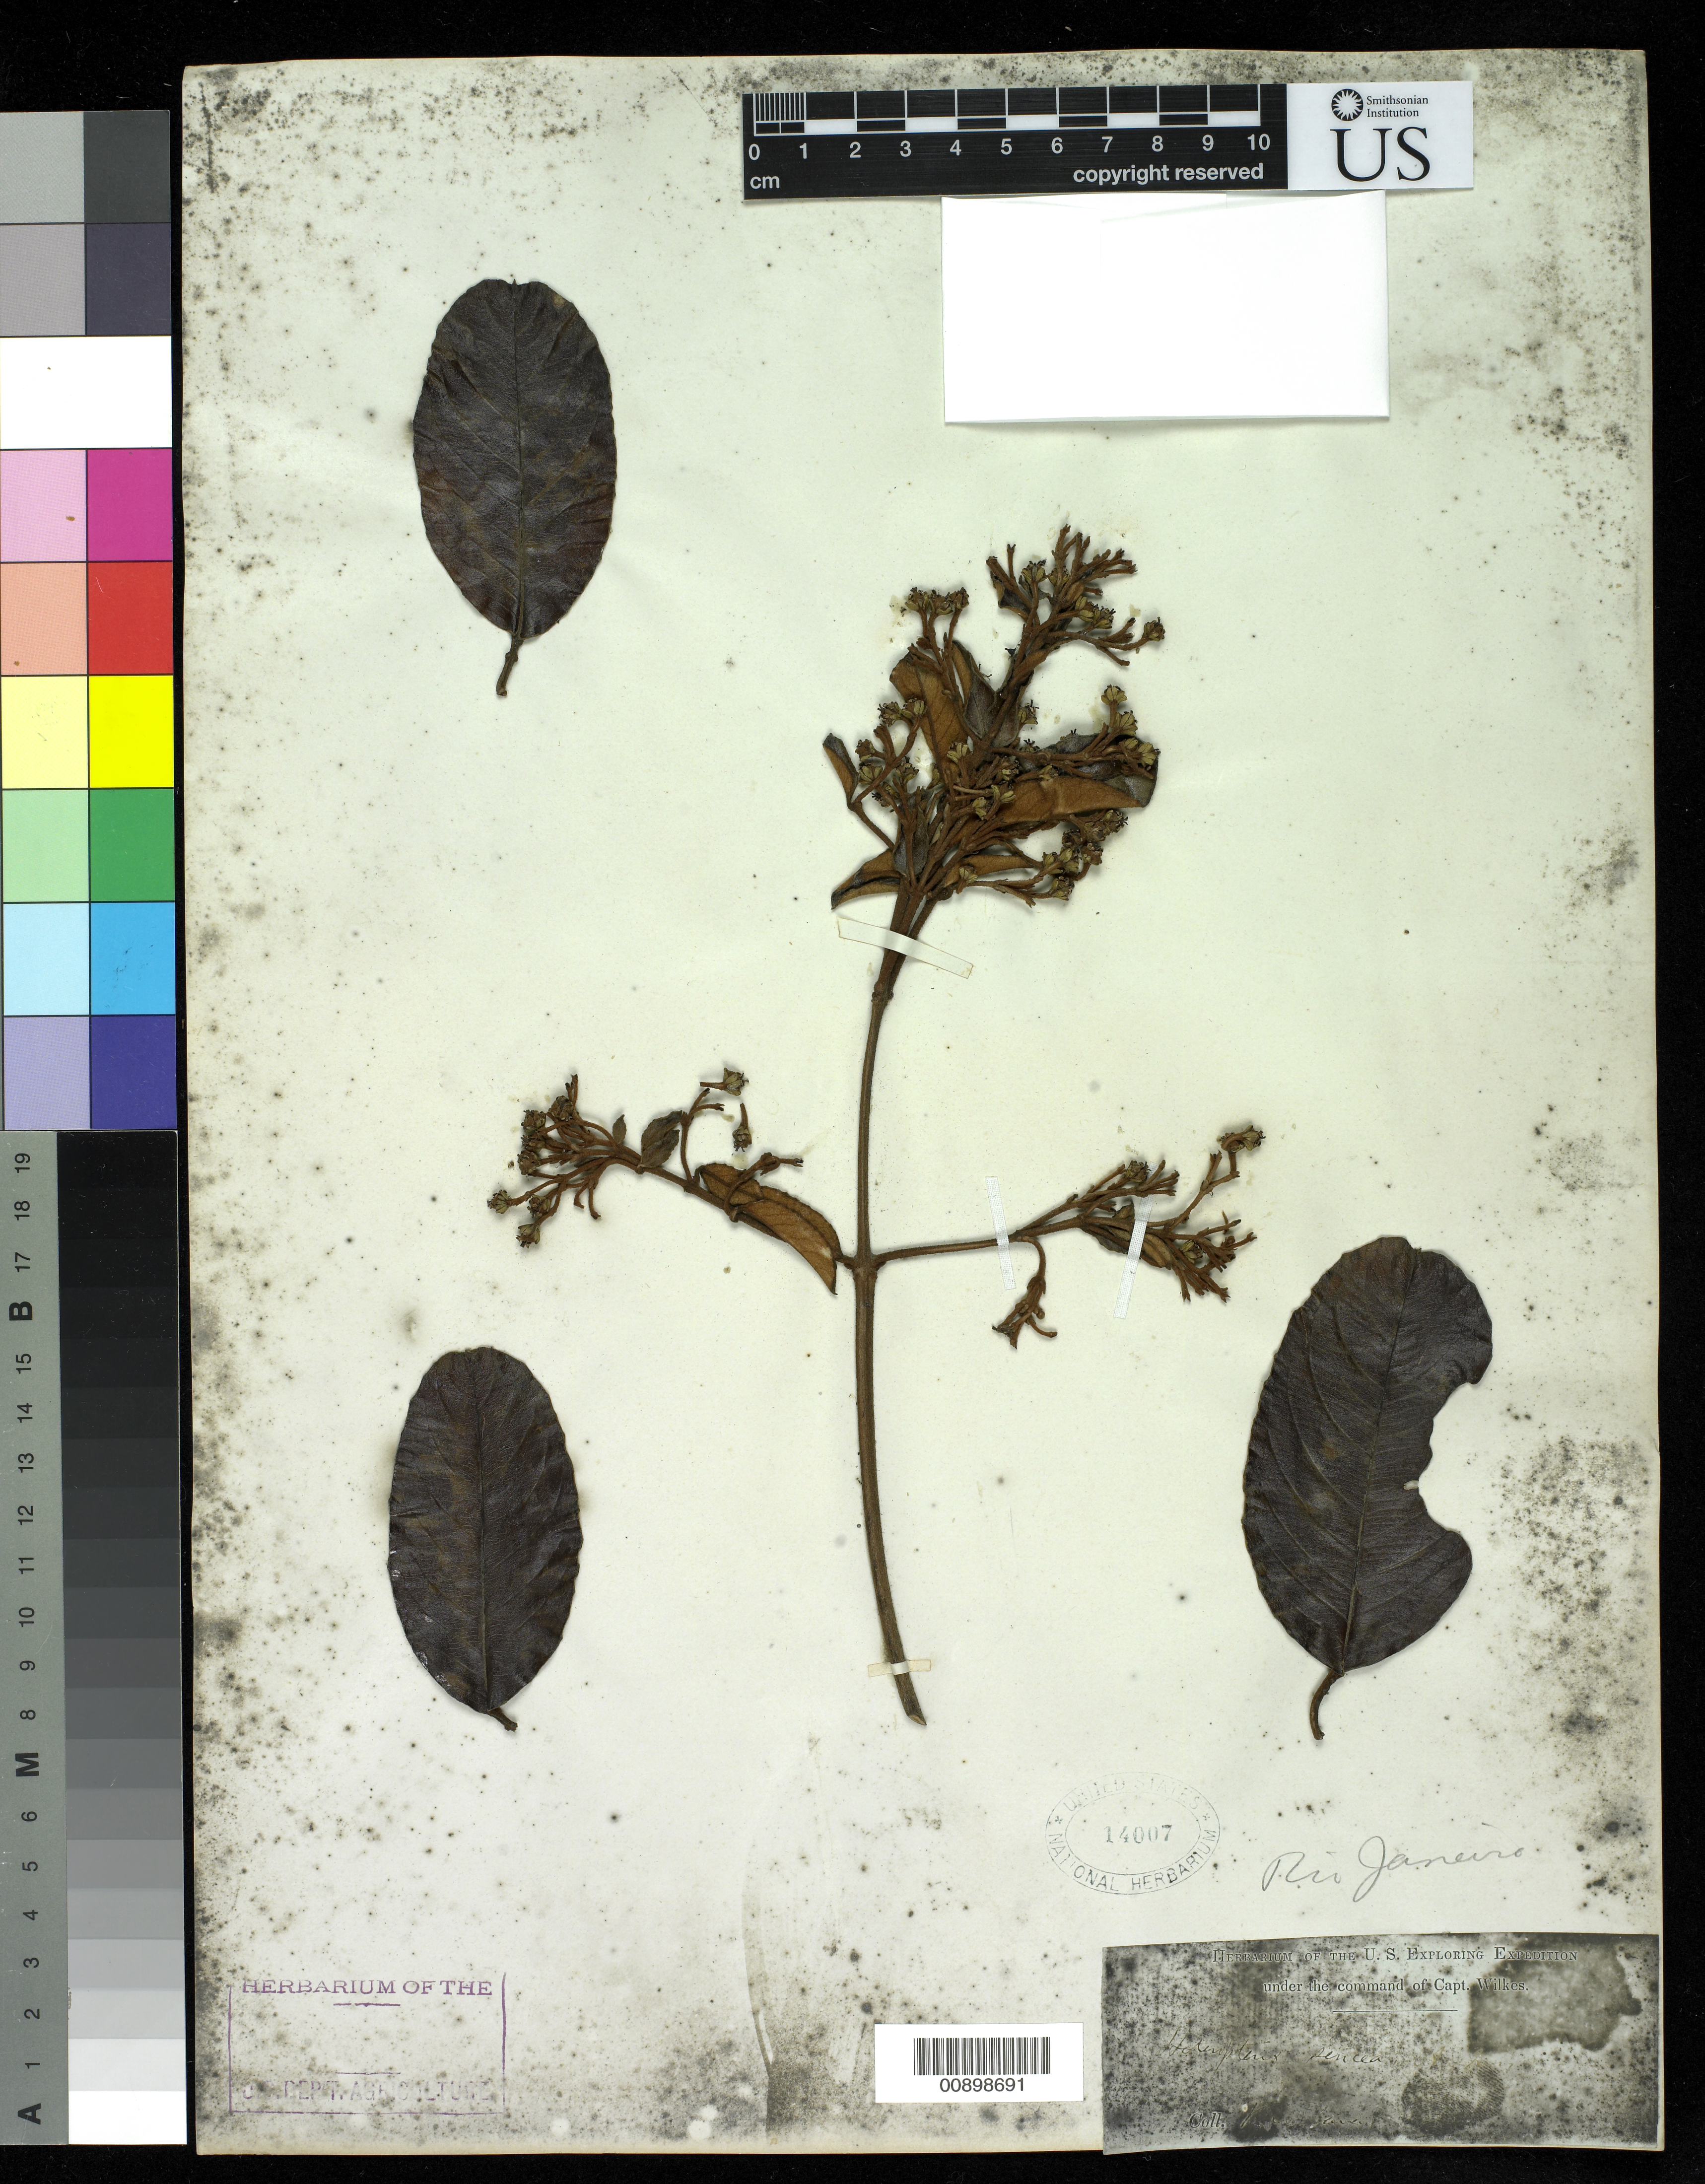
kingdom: Plantae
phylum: Tracheophyta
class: Magnoliopsida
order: Malpighiales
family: Malpighiaceae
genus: Heteropterys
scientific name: Heteropterys aureo-sericea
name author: Cuatrec.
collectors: Wilkes Explor. Exped.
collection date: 1838/1842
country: Brazil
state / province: Rio de Janeiro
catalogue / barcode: US 14007